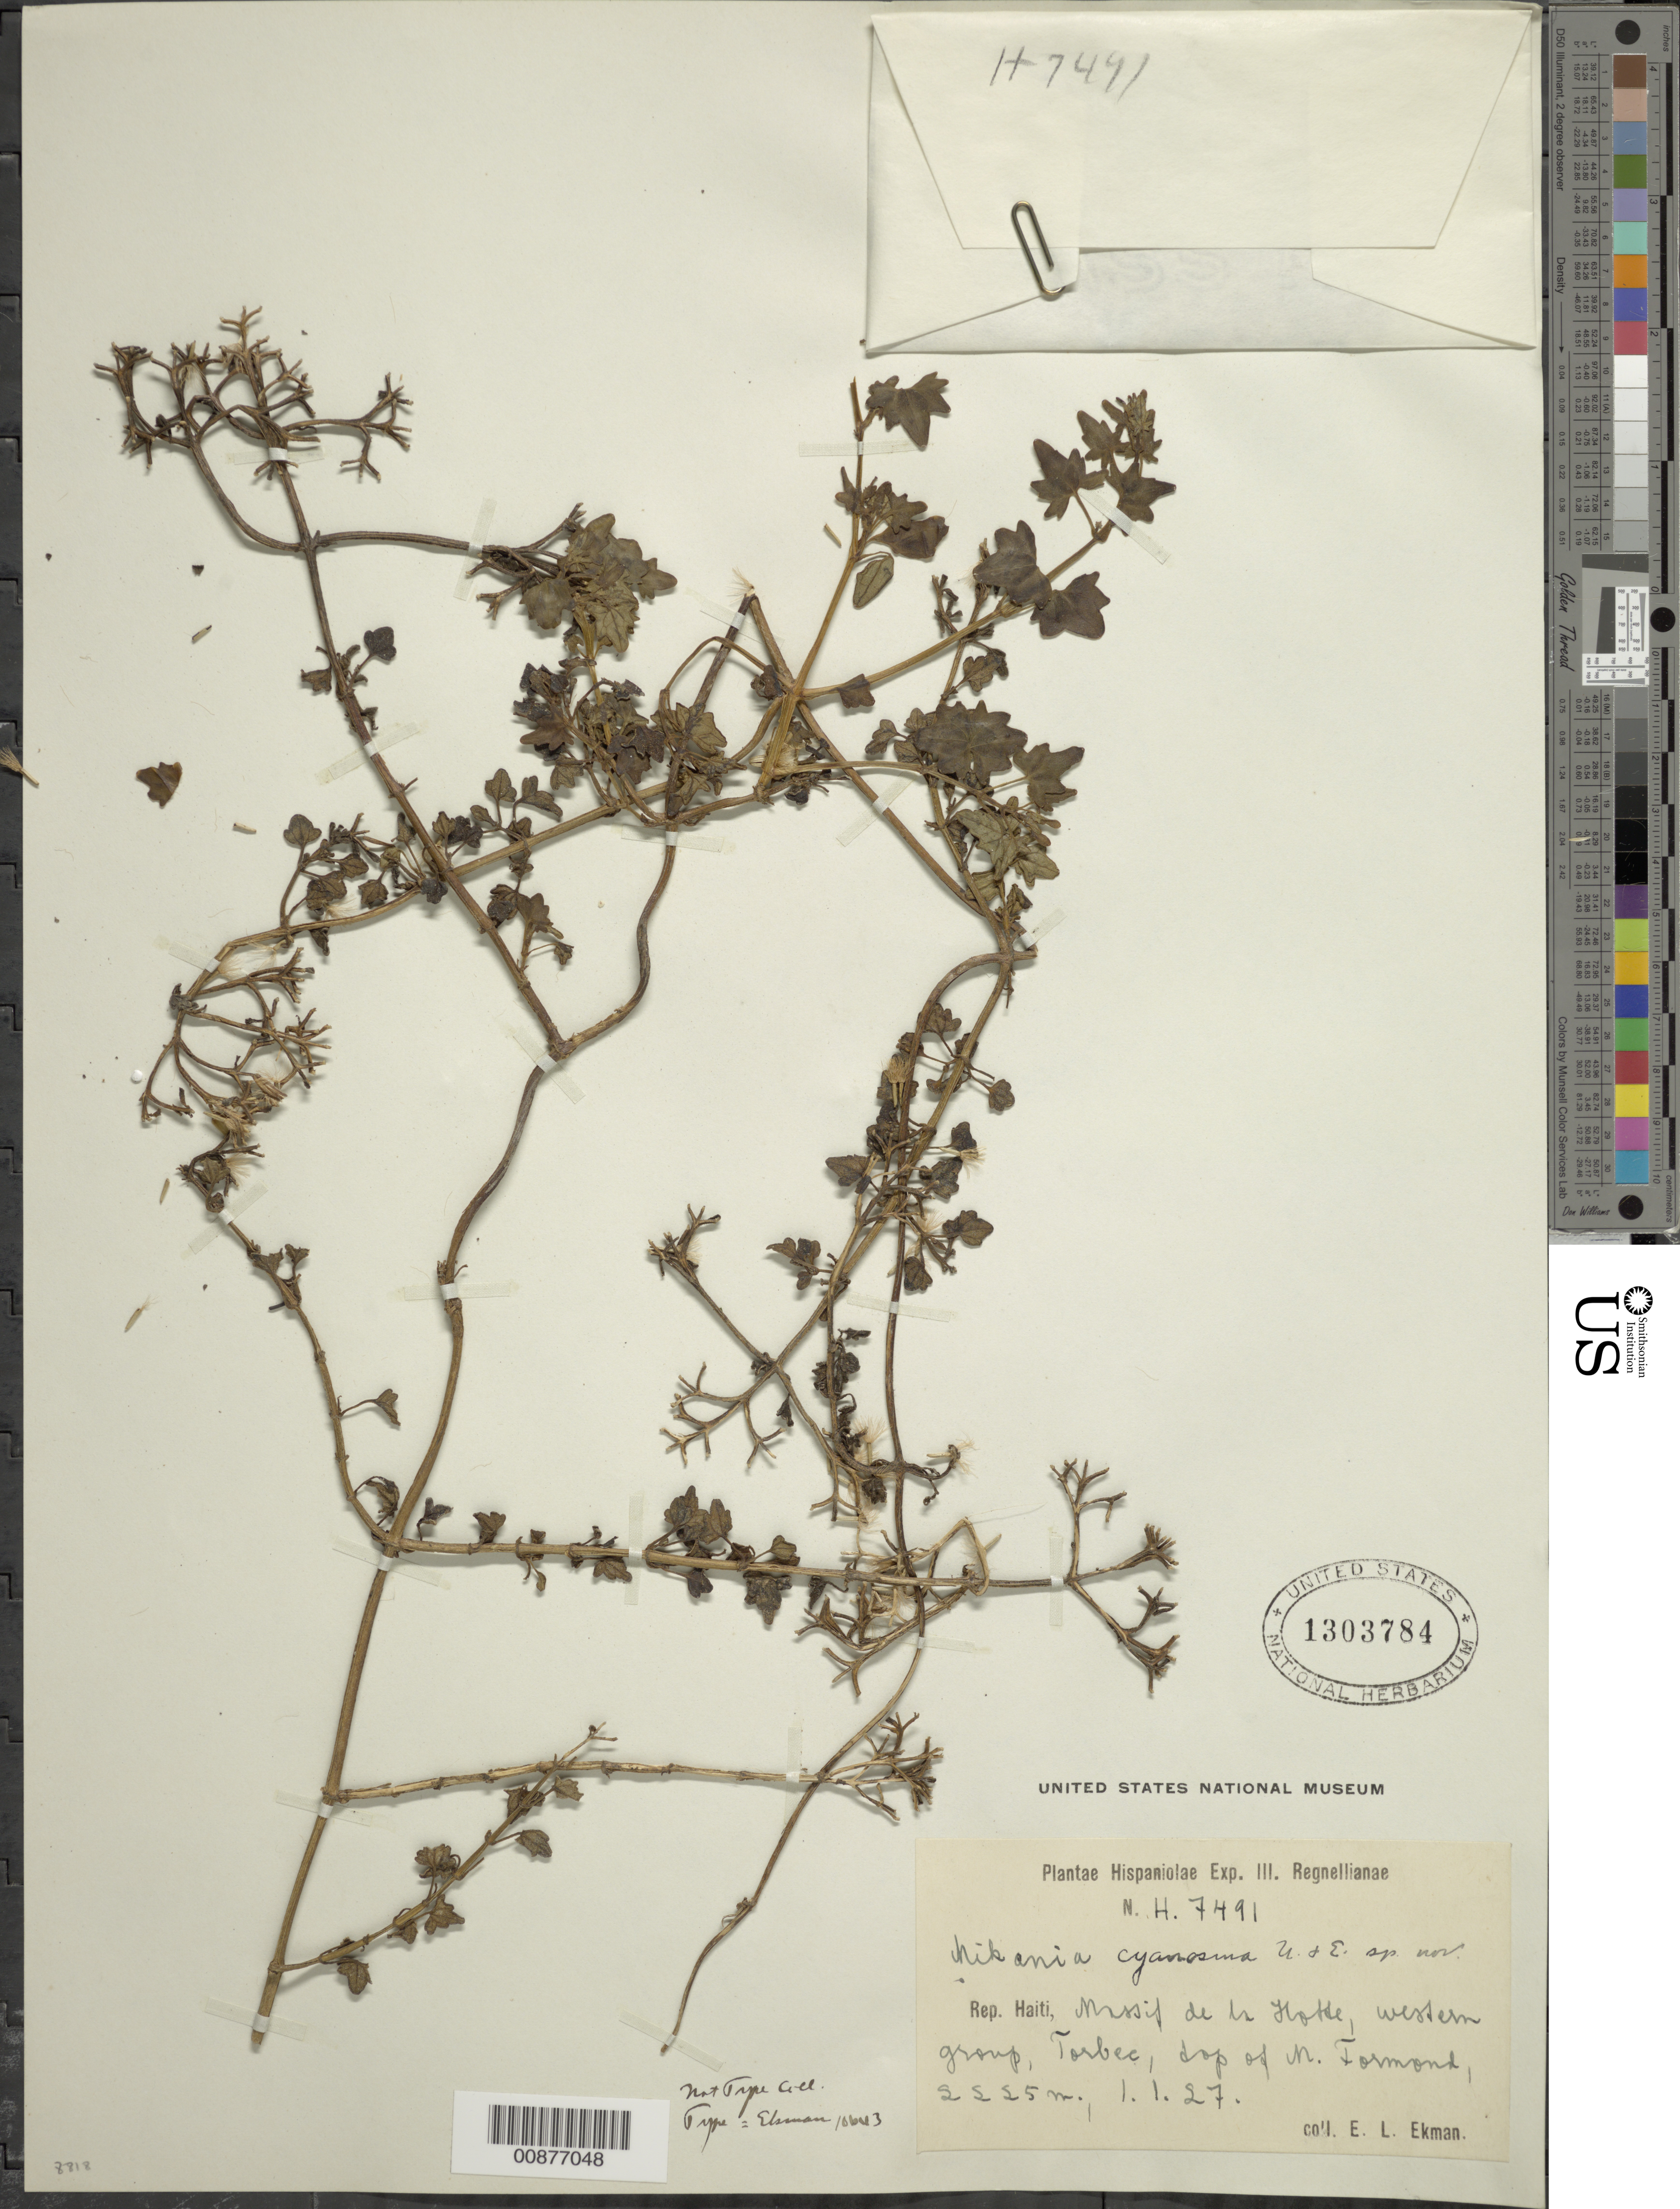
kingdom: Plantae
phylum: Tracheophyta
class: Magnoliopsida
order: Asterales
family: Asteraceae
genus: Mikania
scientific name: Mikania cyanosma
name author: Urb. & Ekman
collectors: E. L. Ekman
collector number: H 7491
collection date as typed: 01 Jan --27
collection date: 1927-01-01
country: Haiti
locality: Massif de la Hotte, western group, Torbec, top of M. Formont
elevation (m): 2225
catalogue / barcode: US 1303784